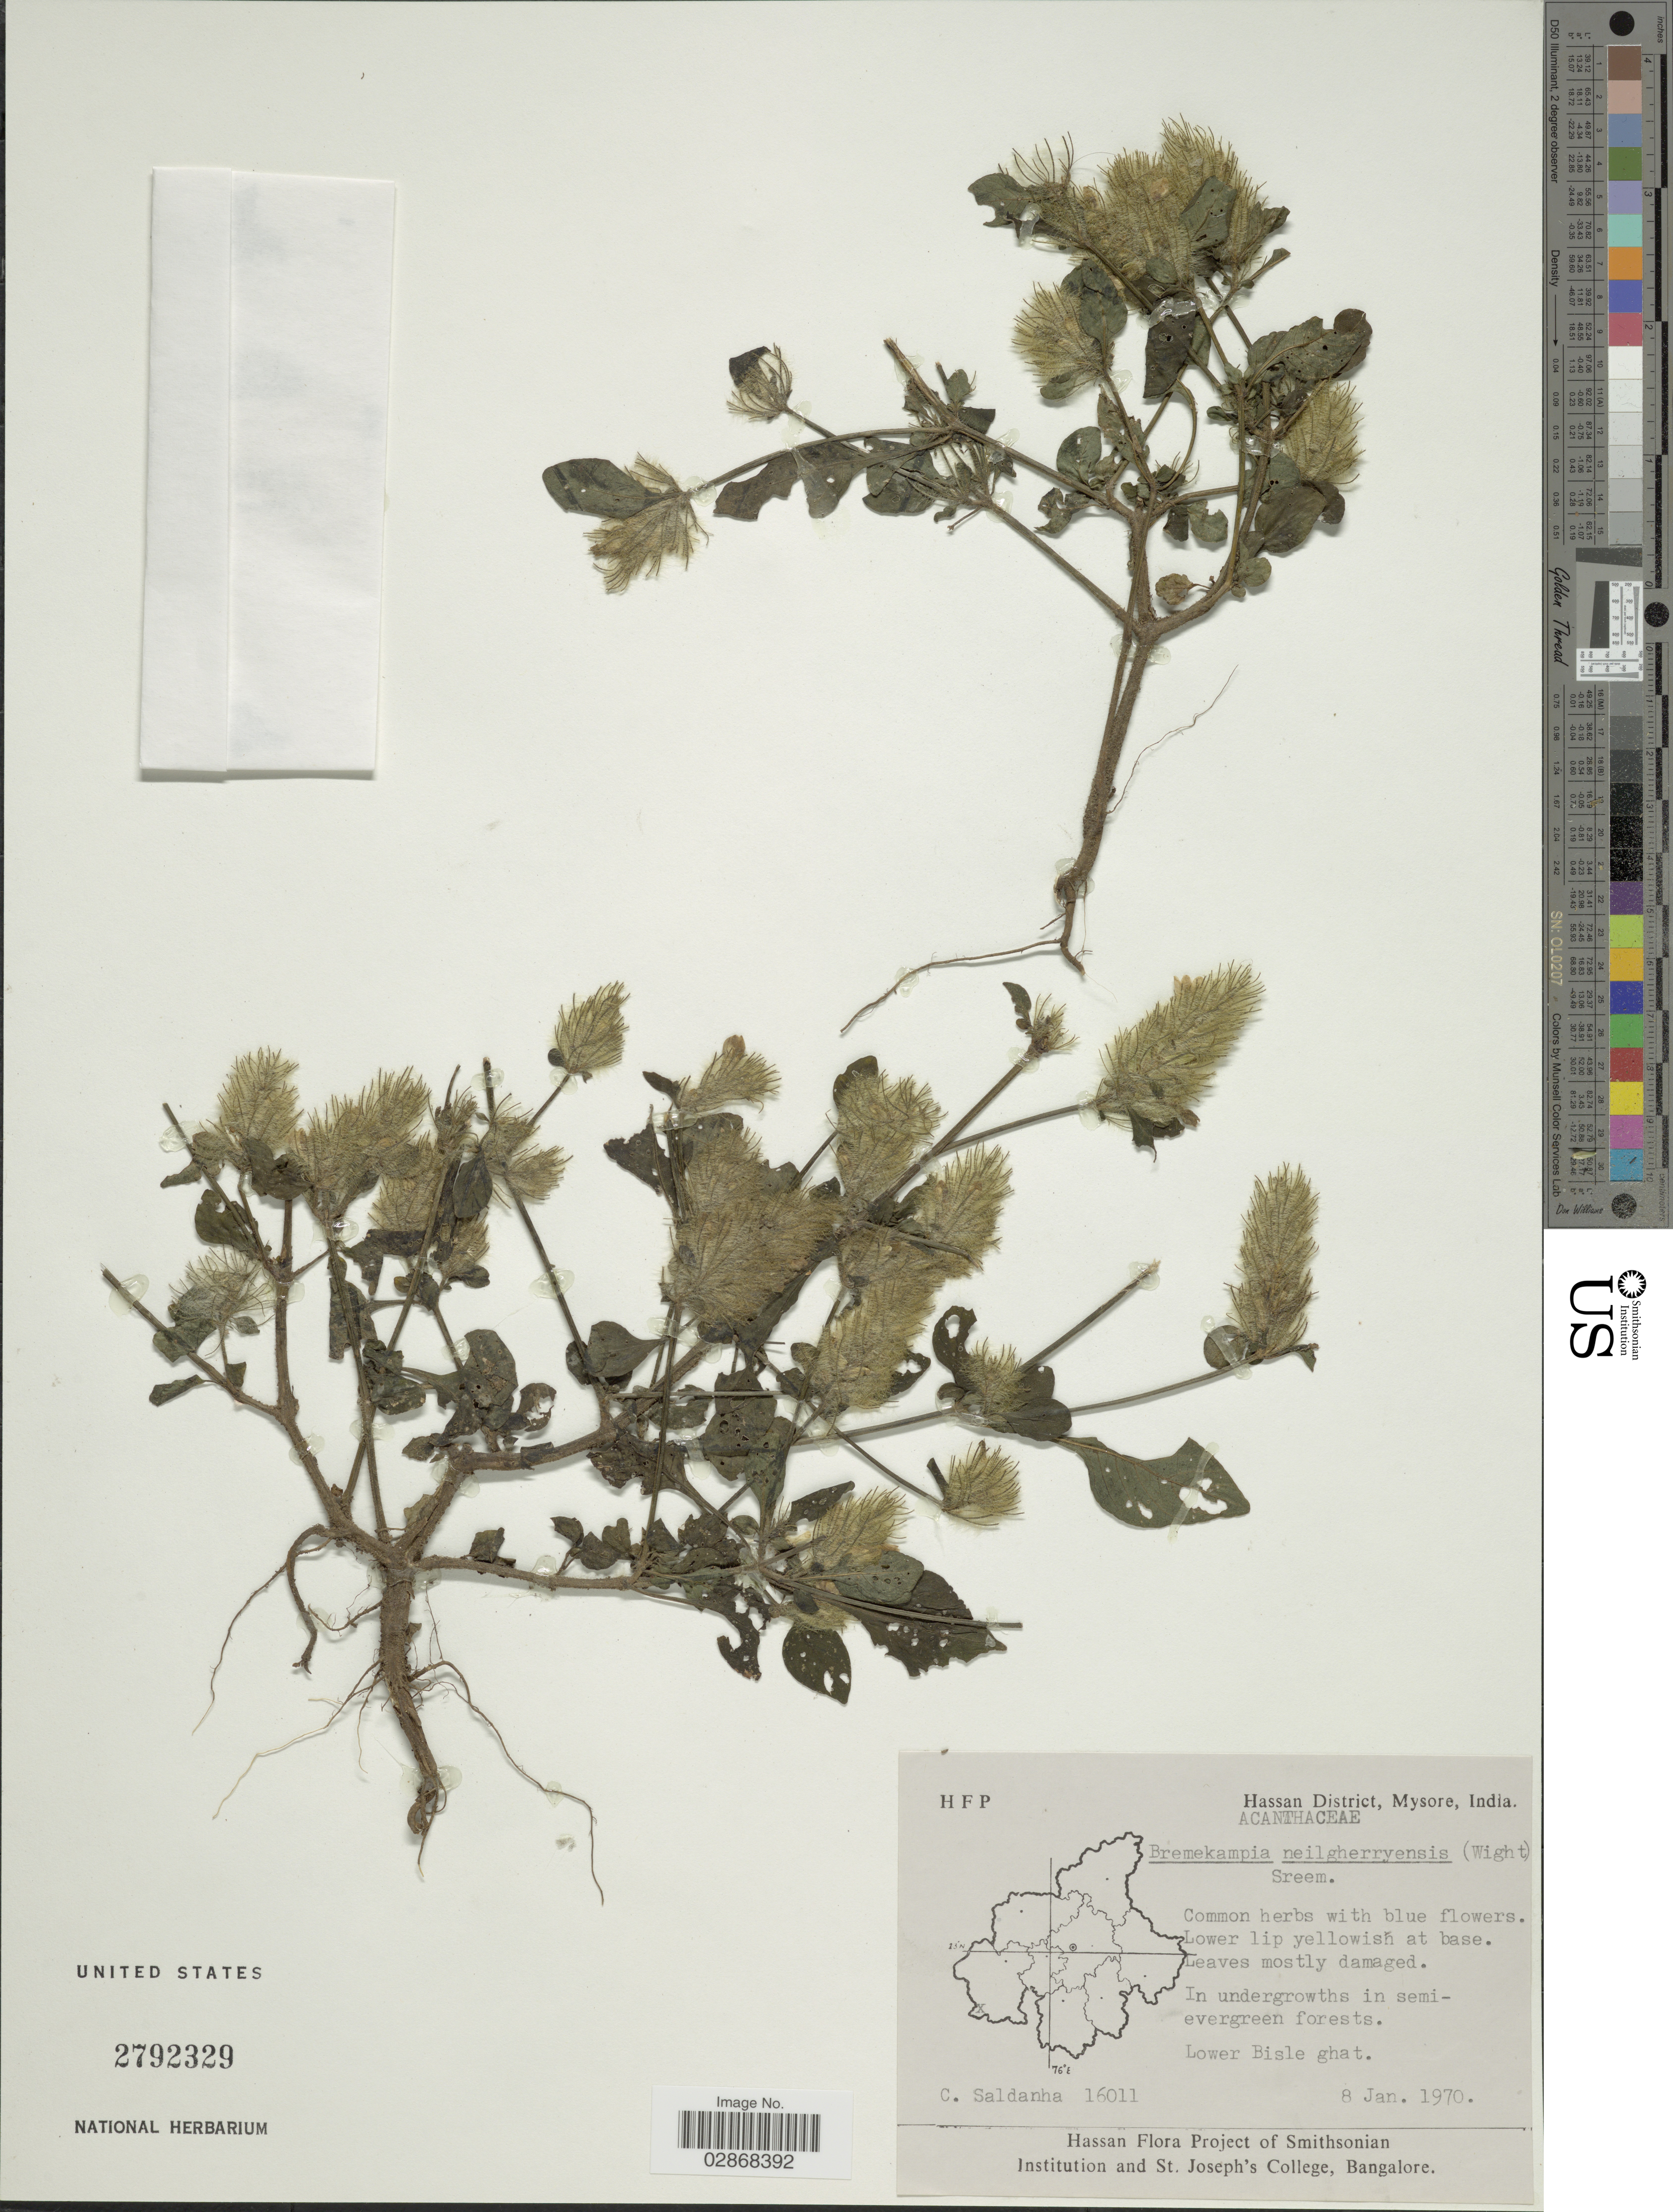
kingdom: Plantae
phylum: Tracheophyta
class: Magnoliopsida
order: Lamiales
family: Acanthaceae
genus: Haplanthus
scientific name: Haplanthus nilgherrensis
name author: Wight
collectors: C. Saldanha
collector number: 16011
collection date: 1970-01-08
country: India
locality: Hassan District, Mysore. Lower Bisle ghat.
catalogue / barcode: US 2792329